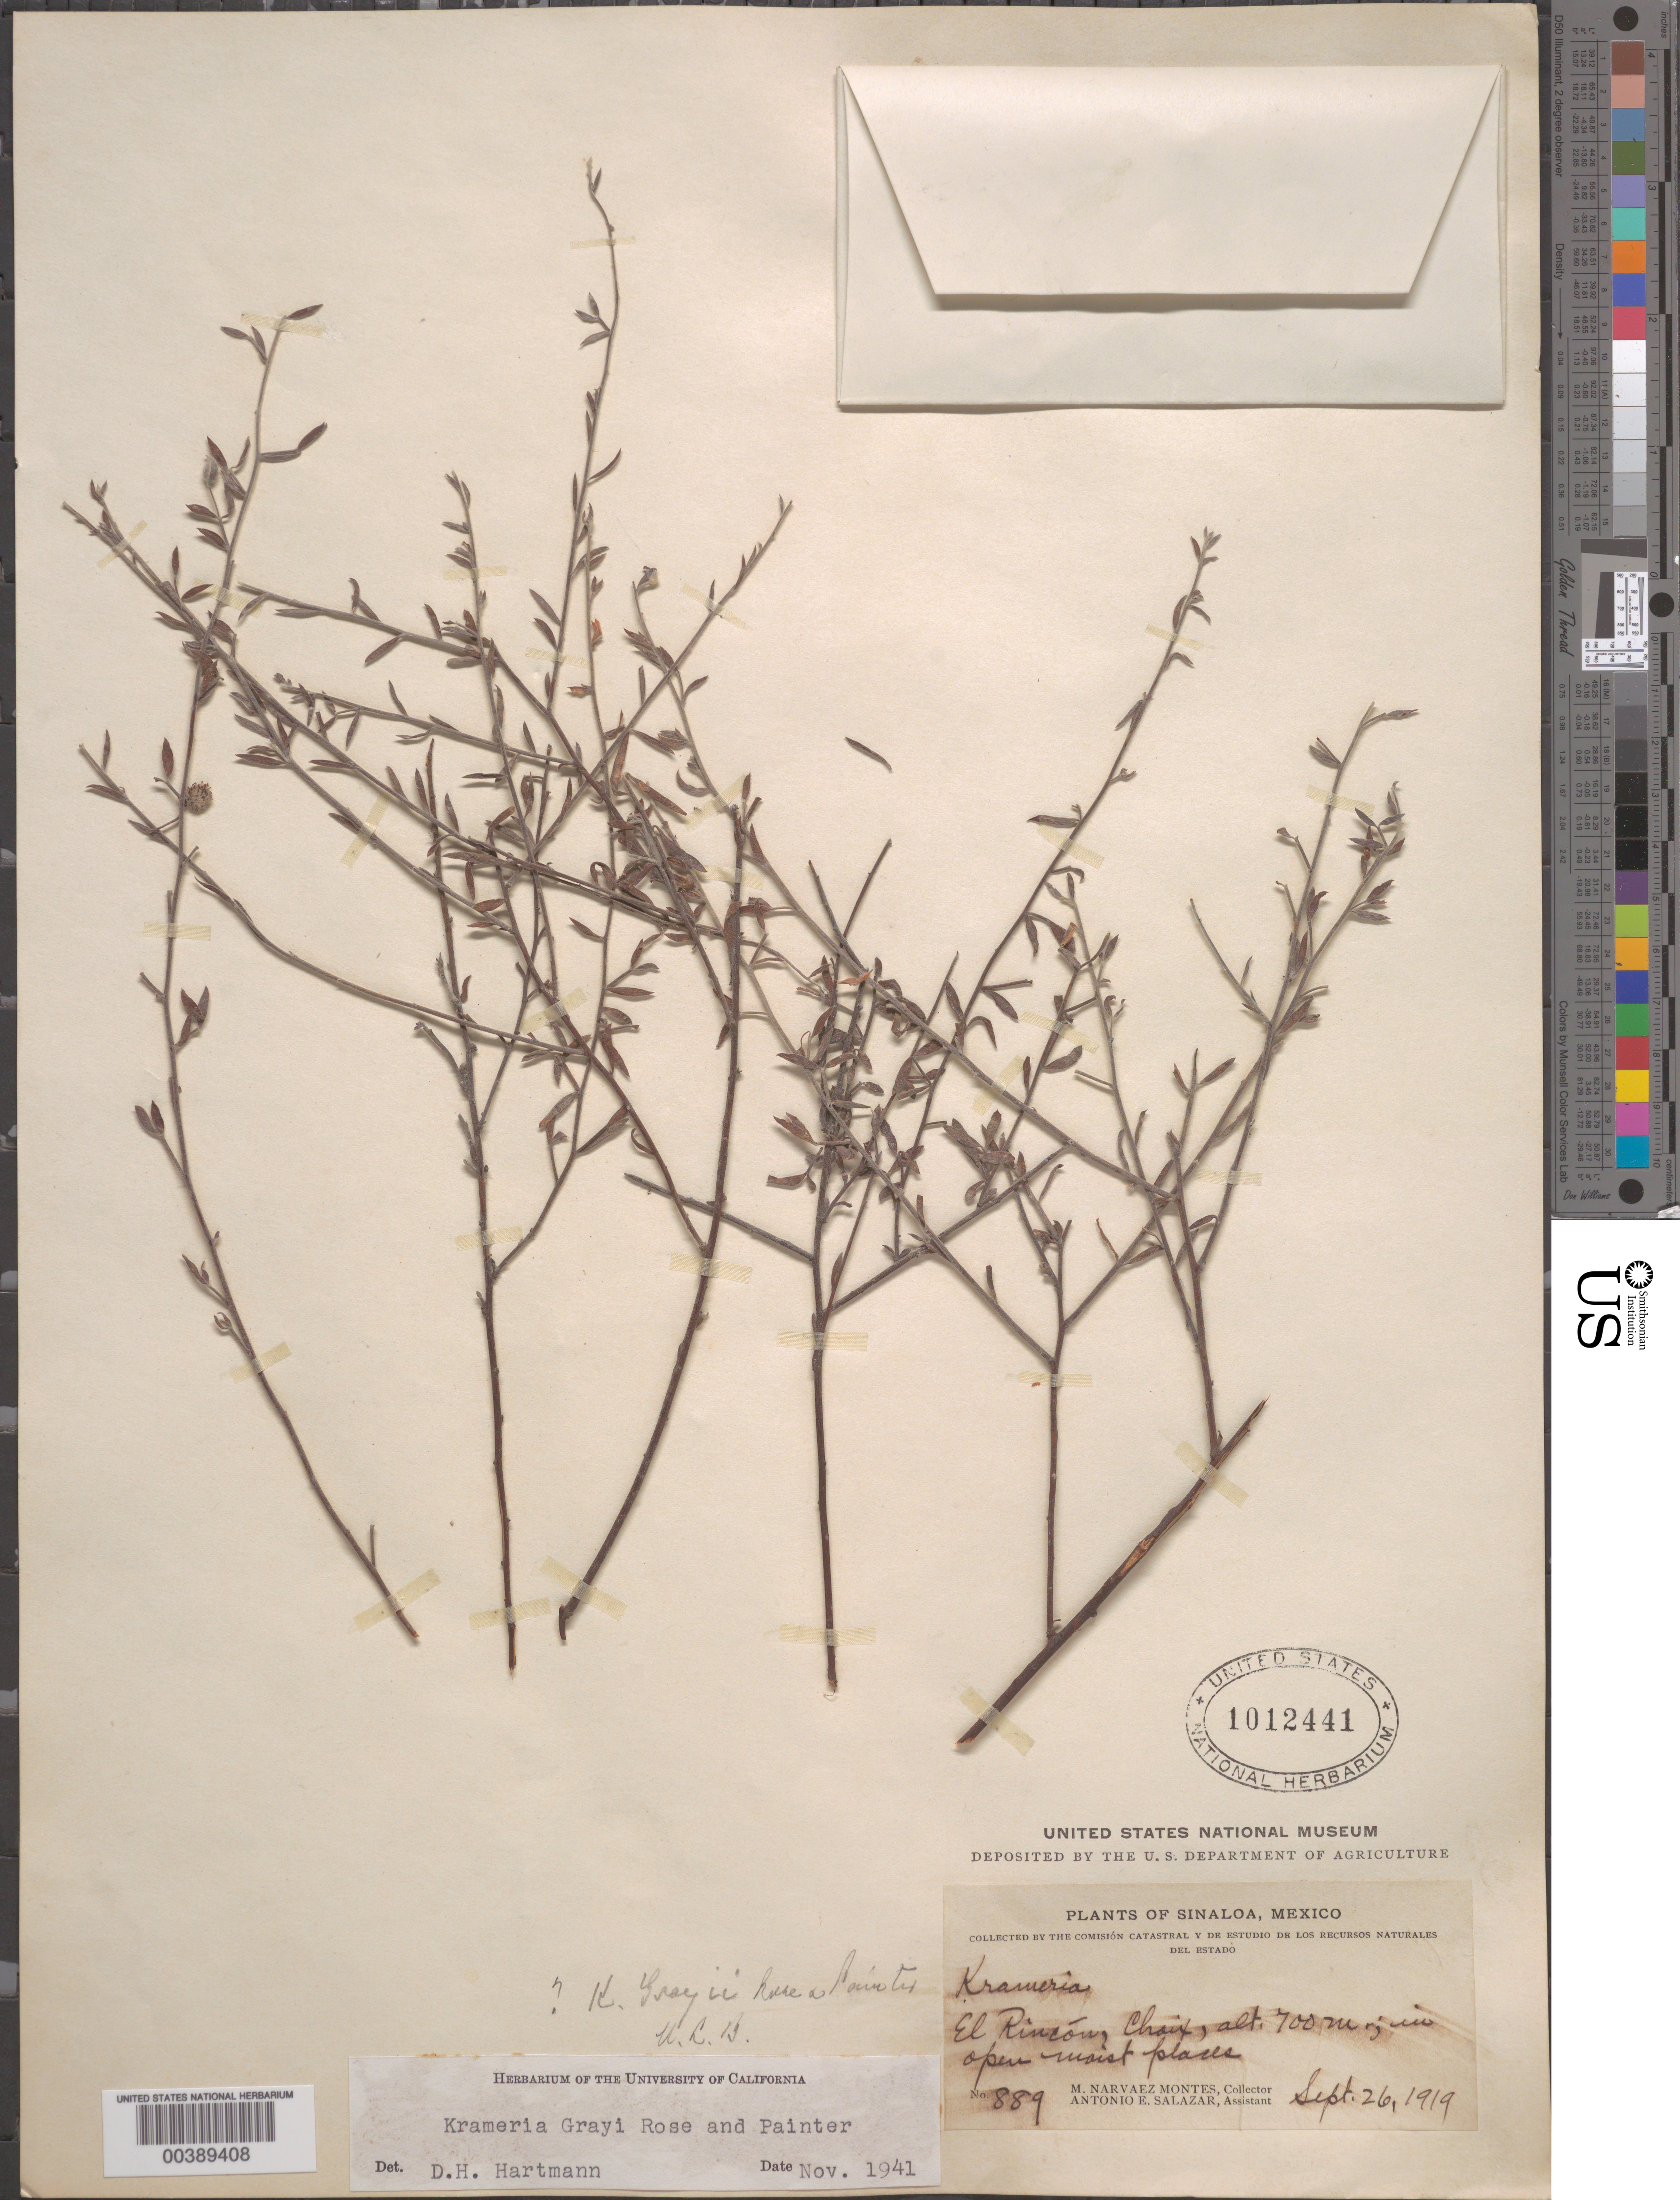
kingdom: Plantae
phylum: Tracheophyta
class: Magnoliopsida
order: Zygophyllales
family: Krameriaceae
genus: Krameria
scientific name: Krameria grayi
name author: Rose & J.H. Painter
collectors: M. Montes & A. E. Salazar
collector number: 889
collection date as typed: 26 Sep 1919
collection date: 1919-09-26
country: Mexico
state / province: Sinaloa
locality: El rincon, choix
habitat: Open moist places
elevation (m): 700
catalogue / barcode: US 1012441